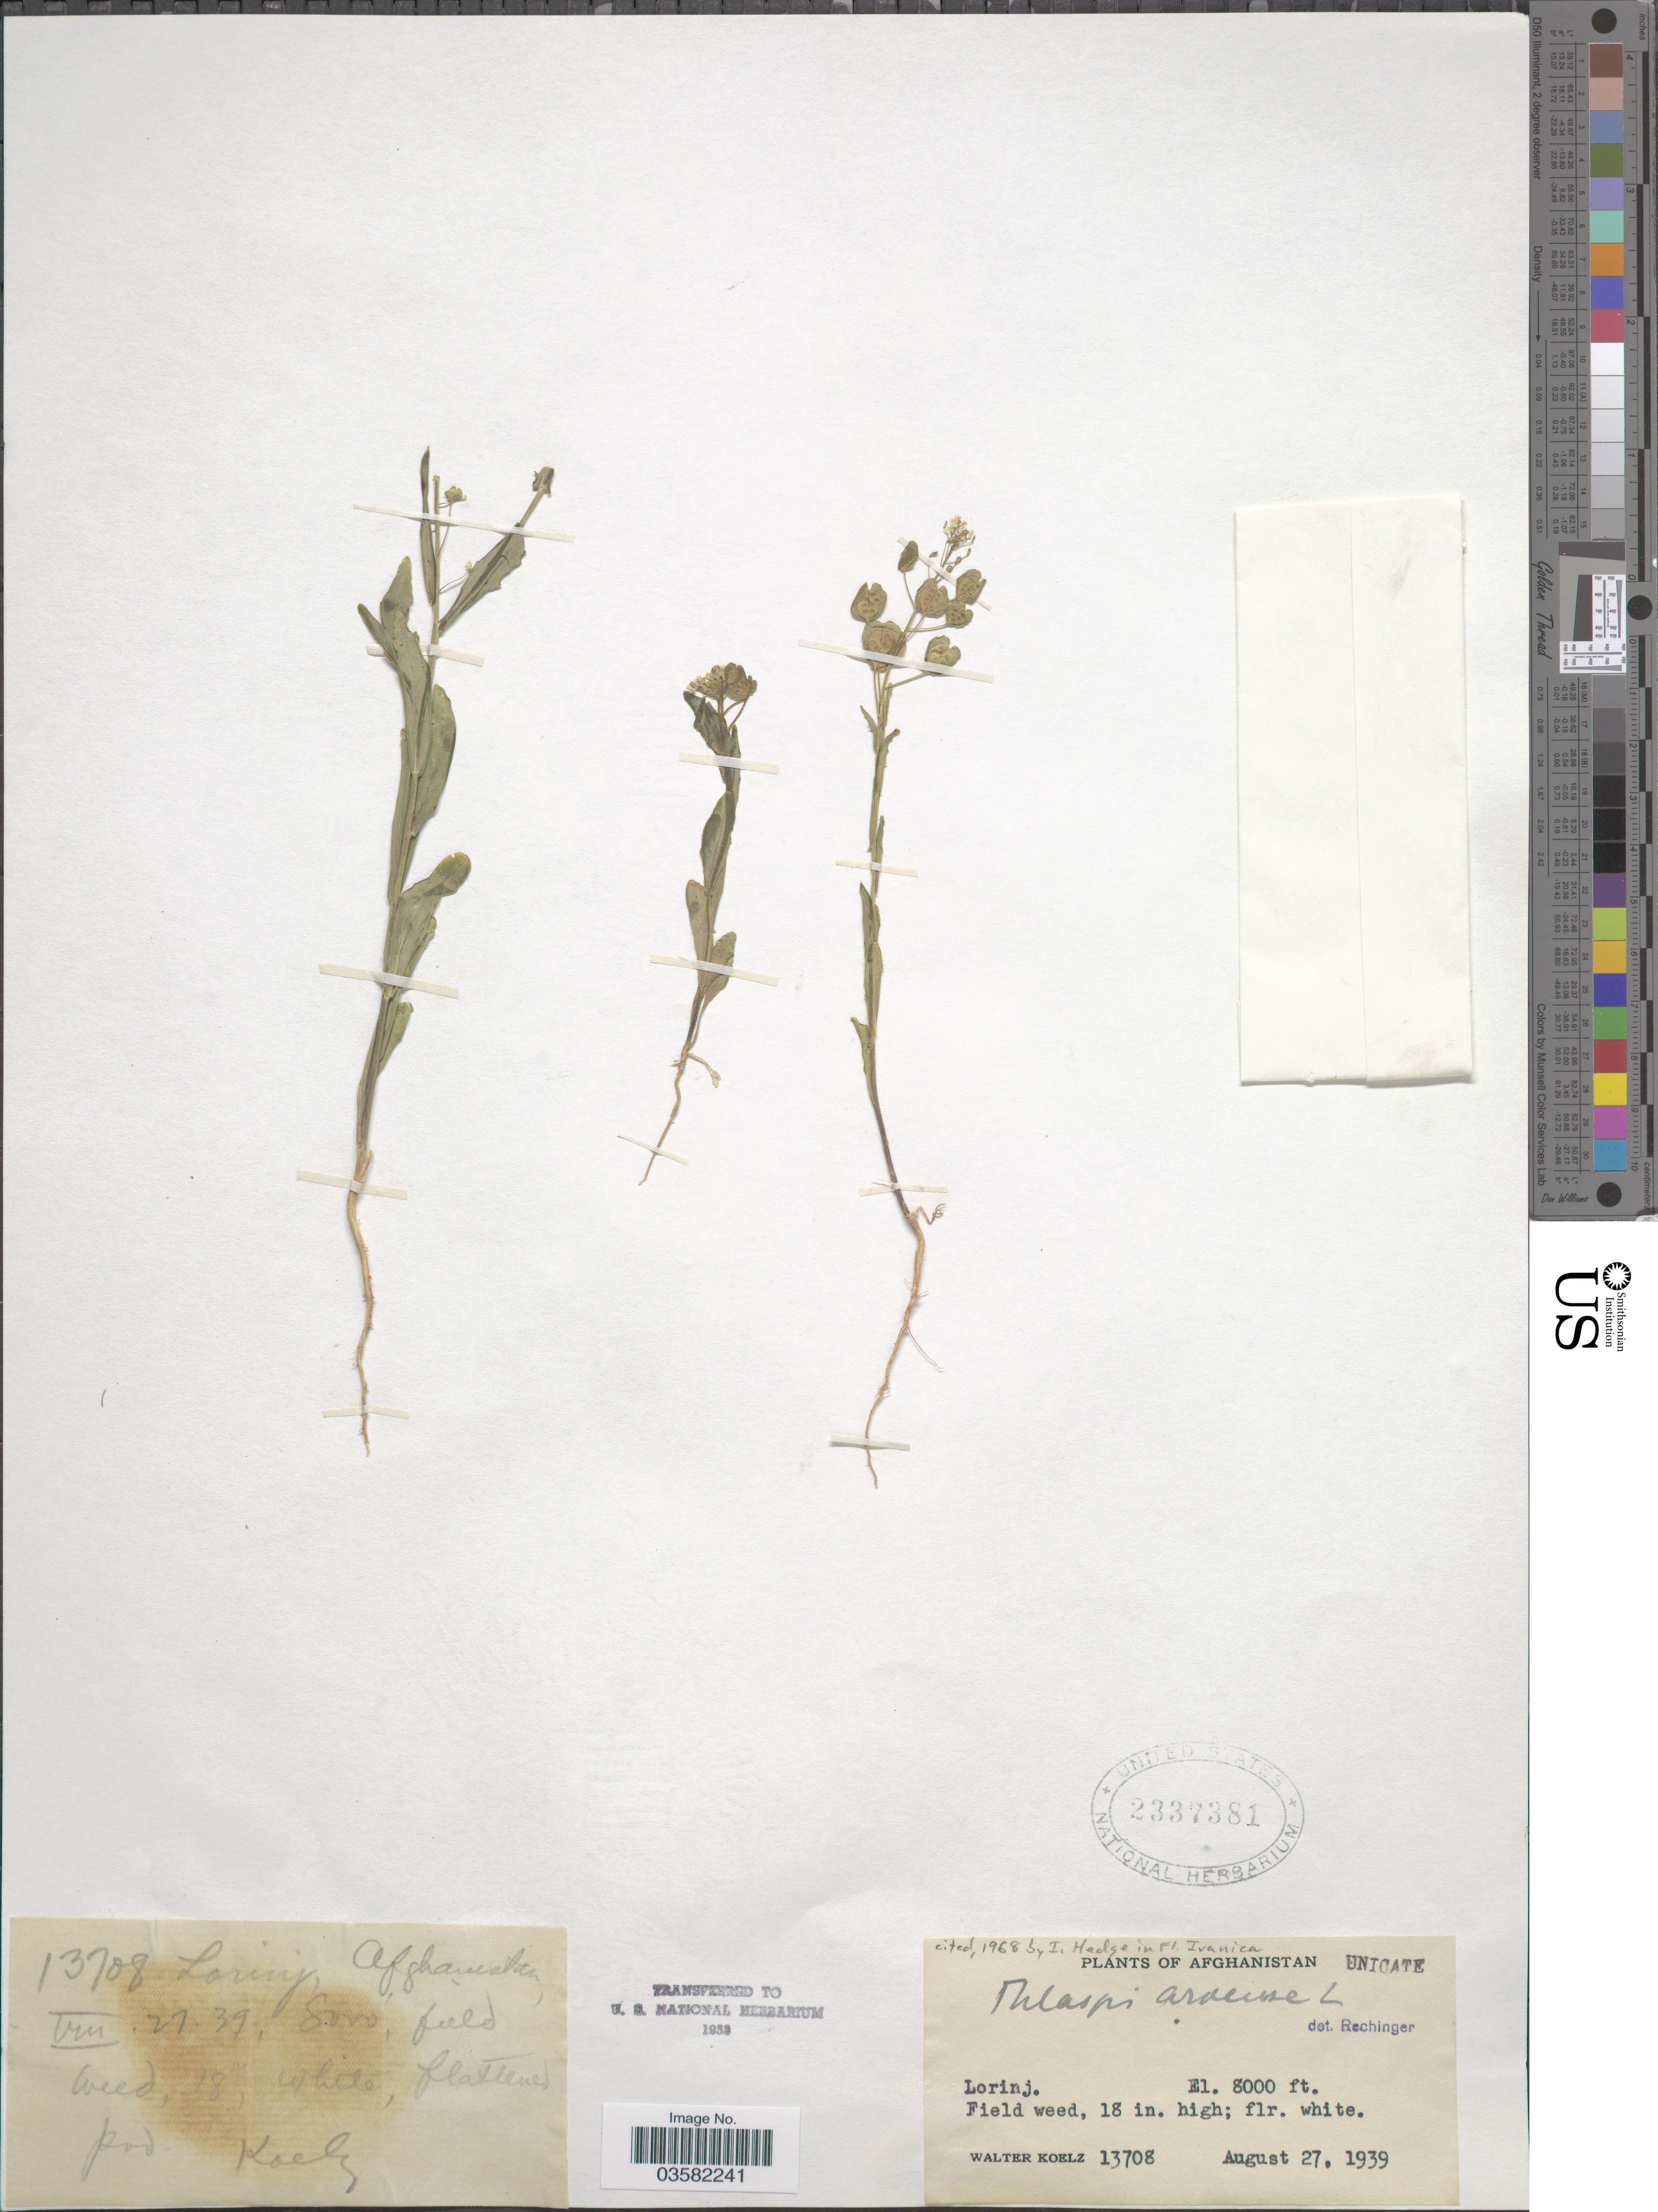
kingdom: Plantae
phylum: Tracheophyta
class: Magnoliopsida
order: Brassicales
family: Brassicaceae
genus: Thlaspi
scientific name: Thlaspi arvense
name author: L.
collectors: W. N. Koelz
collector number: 13708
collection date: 1939-08-27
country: Afghanistan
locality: Lorinj.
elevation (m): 2438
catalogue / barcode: US 2337381